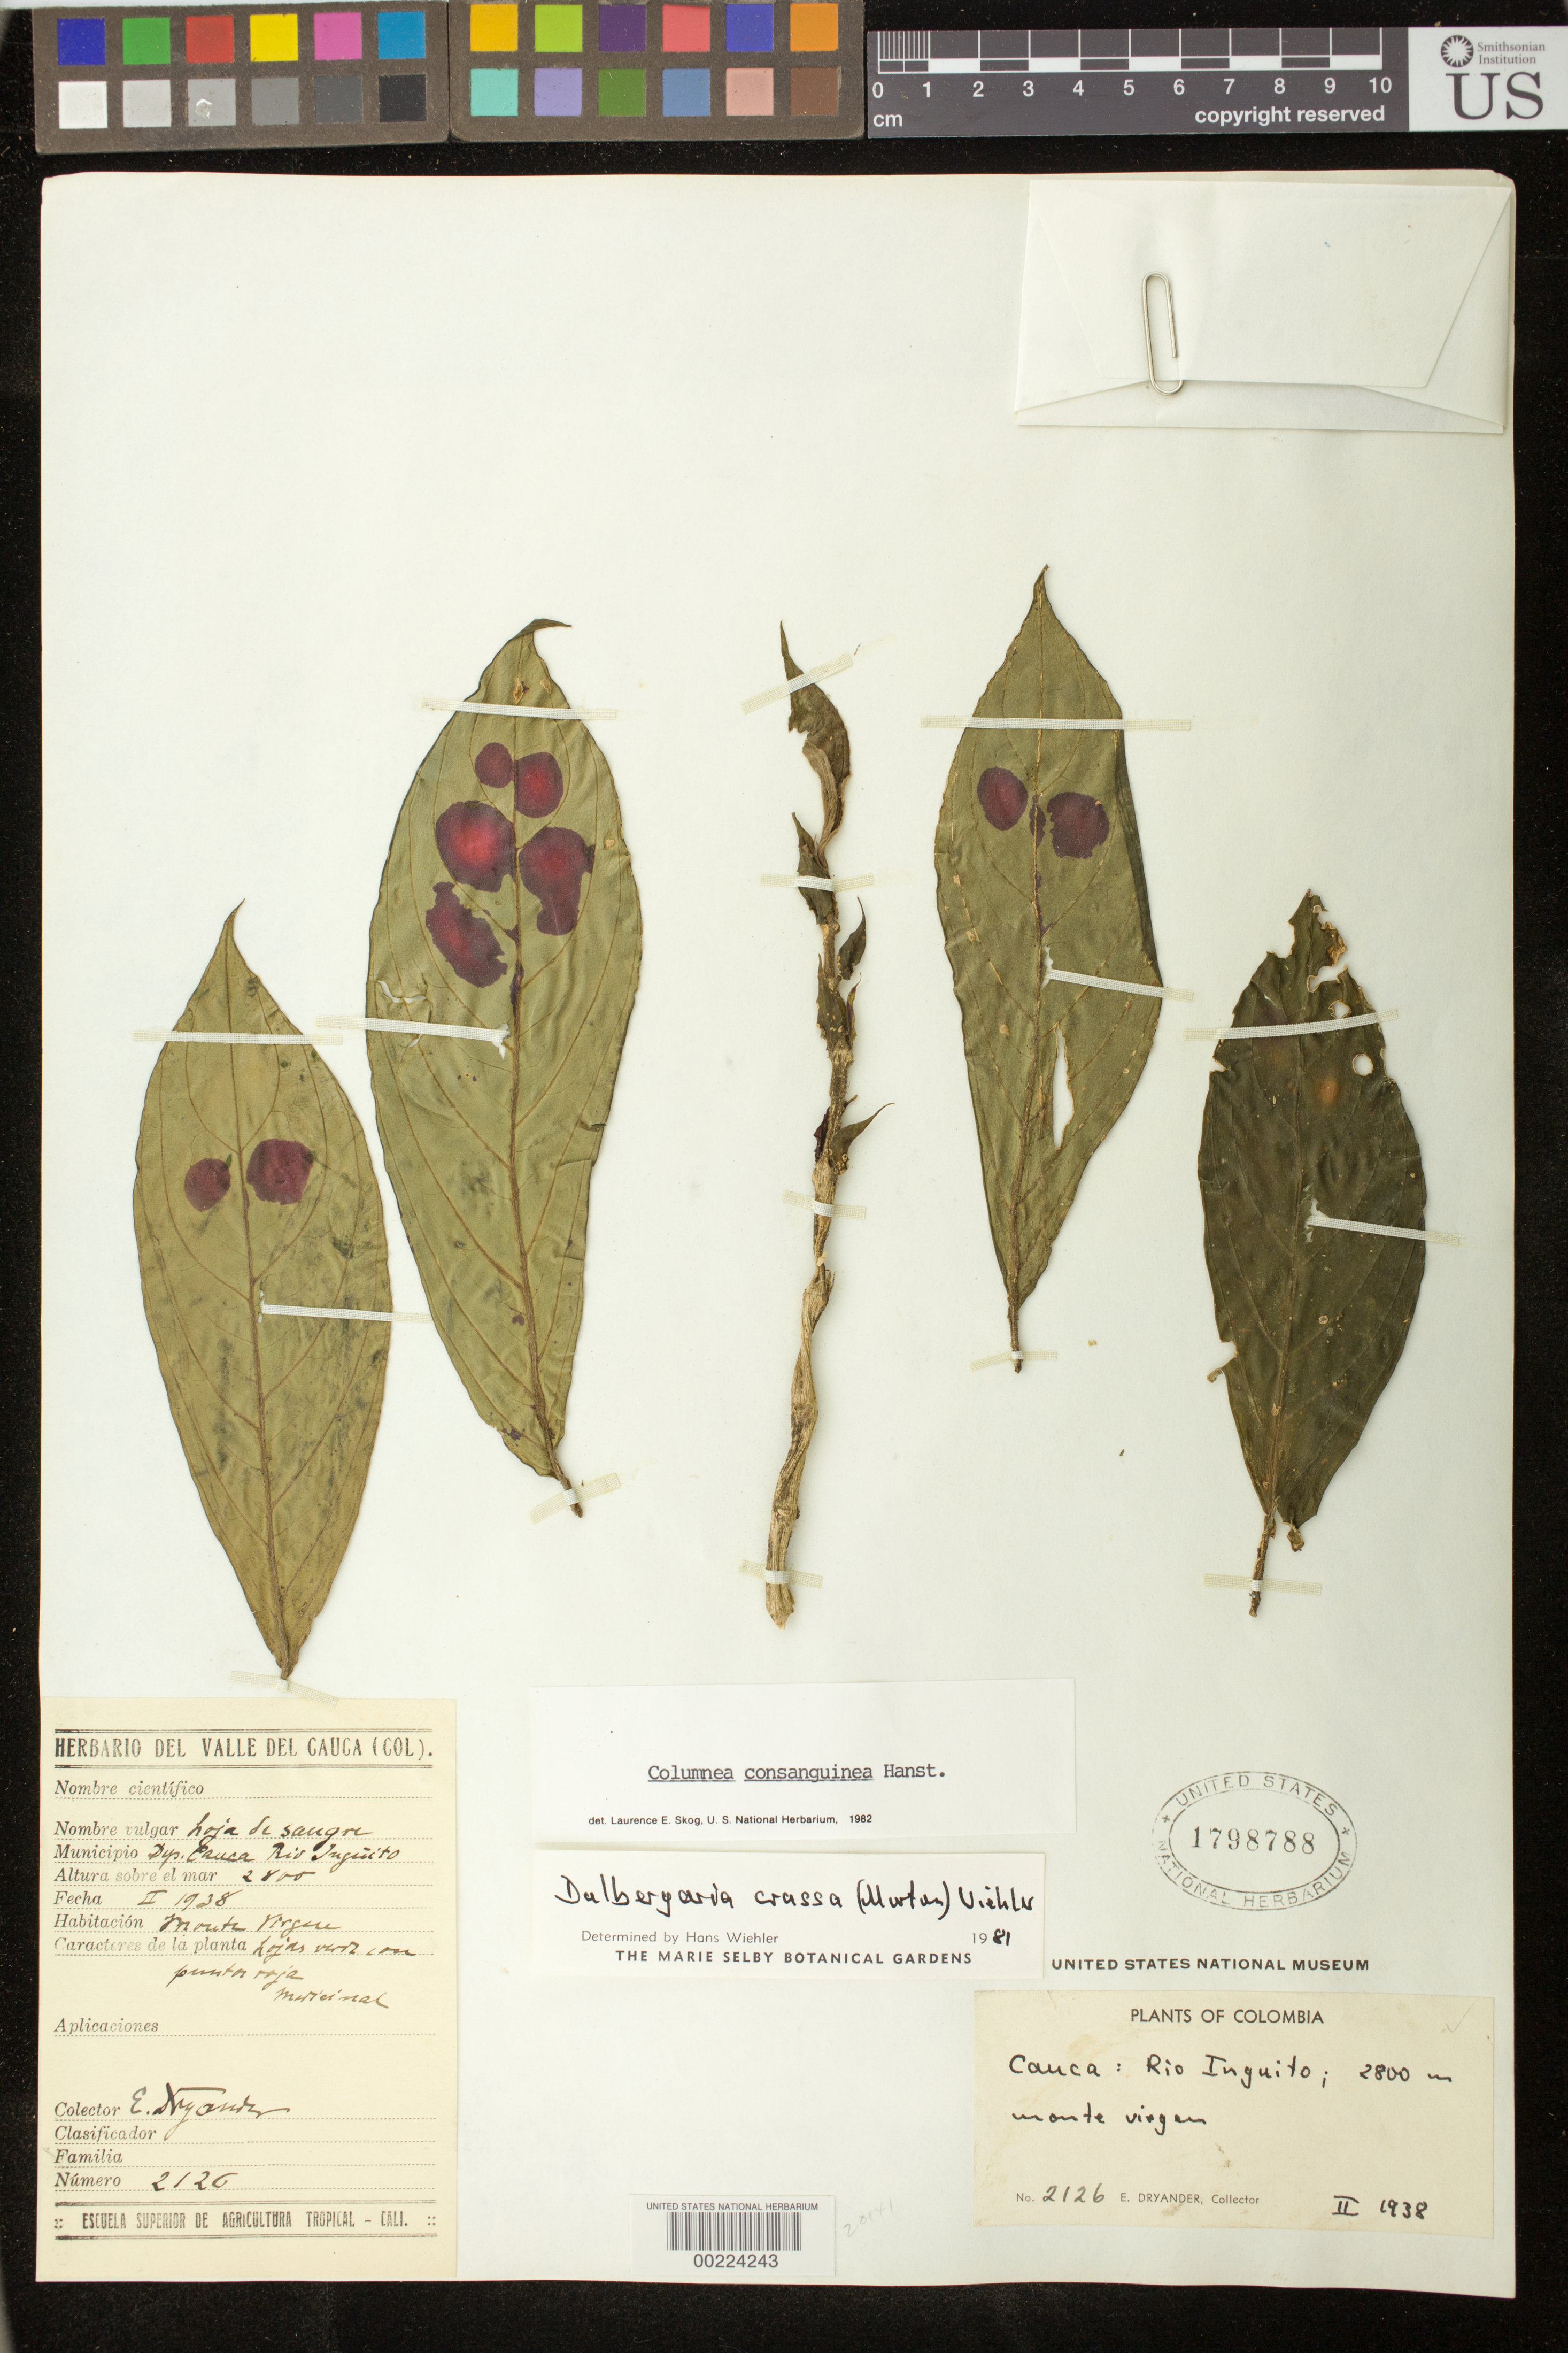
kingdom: Plantae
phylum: Tracheophyta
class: Magnoliopsida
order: Lamiales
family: Gesneriaceae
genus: Columnea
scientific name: Columnea consanguinea Hanst. var. consanguinea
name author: (Hanst.) Hanst.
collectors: E. I. Dryander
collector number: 2126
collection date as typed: Feb 1938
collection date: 1938-02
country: Colombia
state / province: Valle del Cauca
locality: Rio Inguito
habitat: Virgin forest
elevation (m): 2800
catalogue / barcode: US 1798788